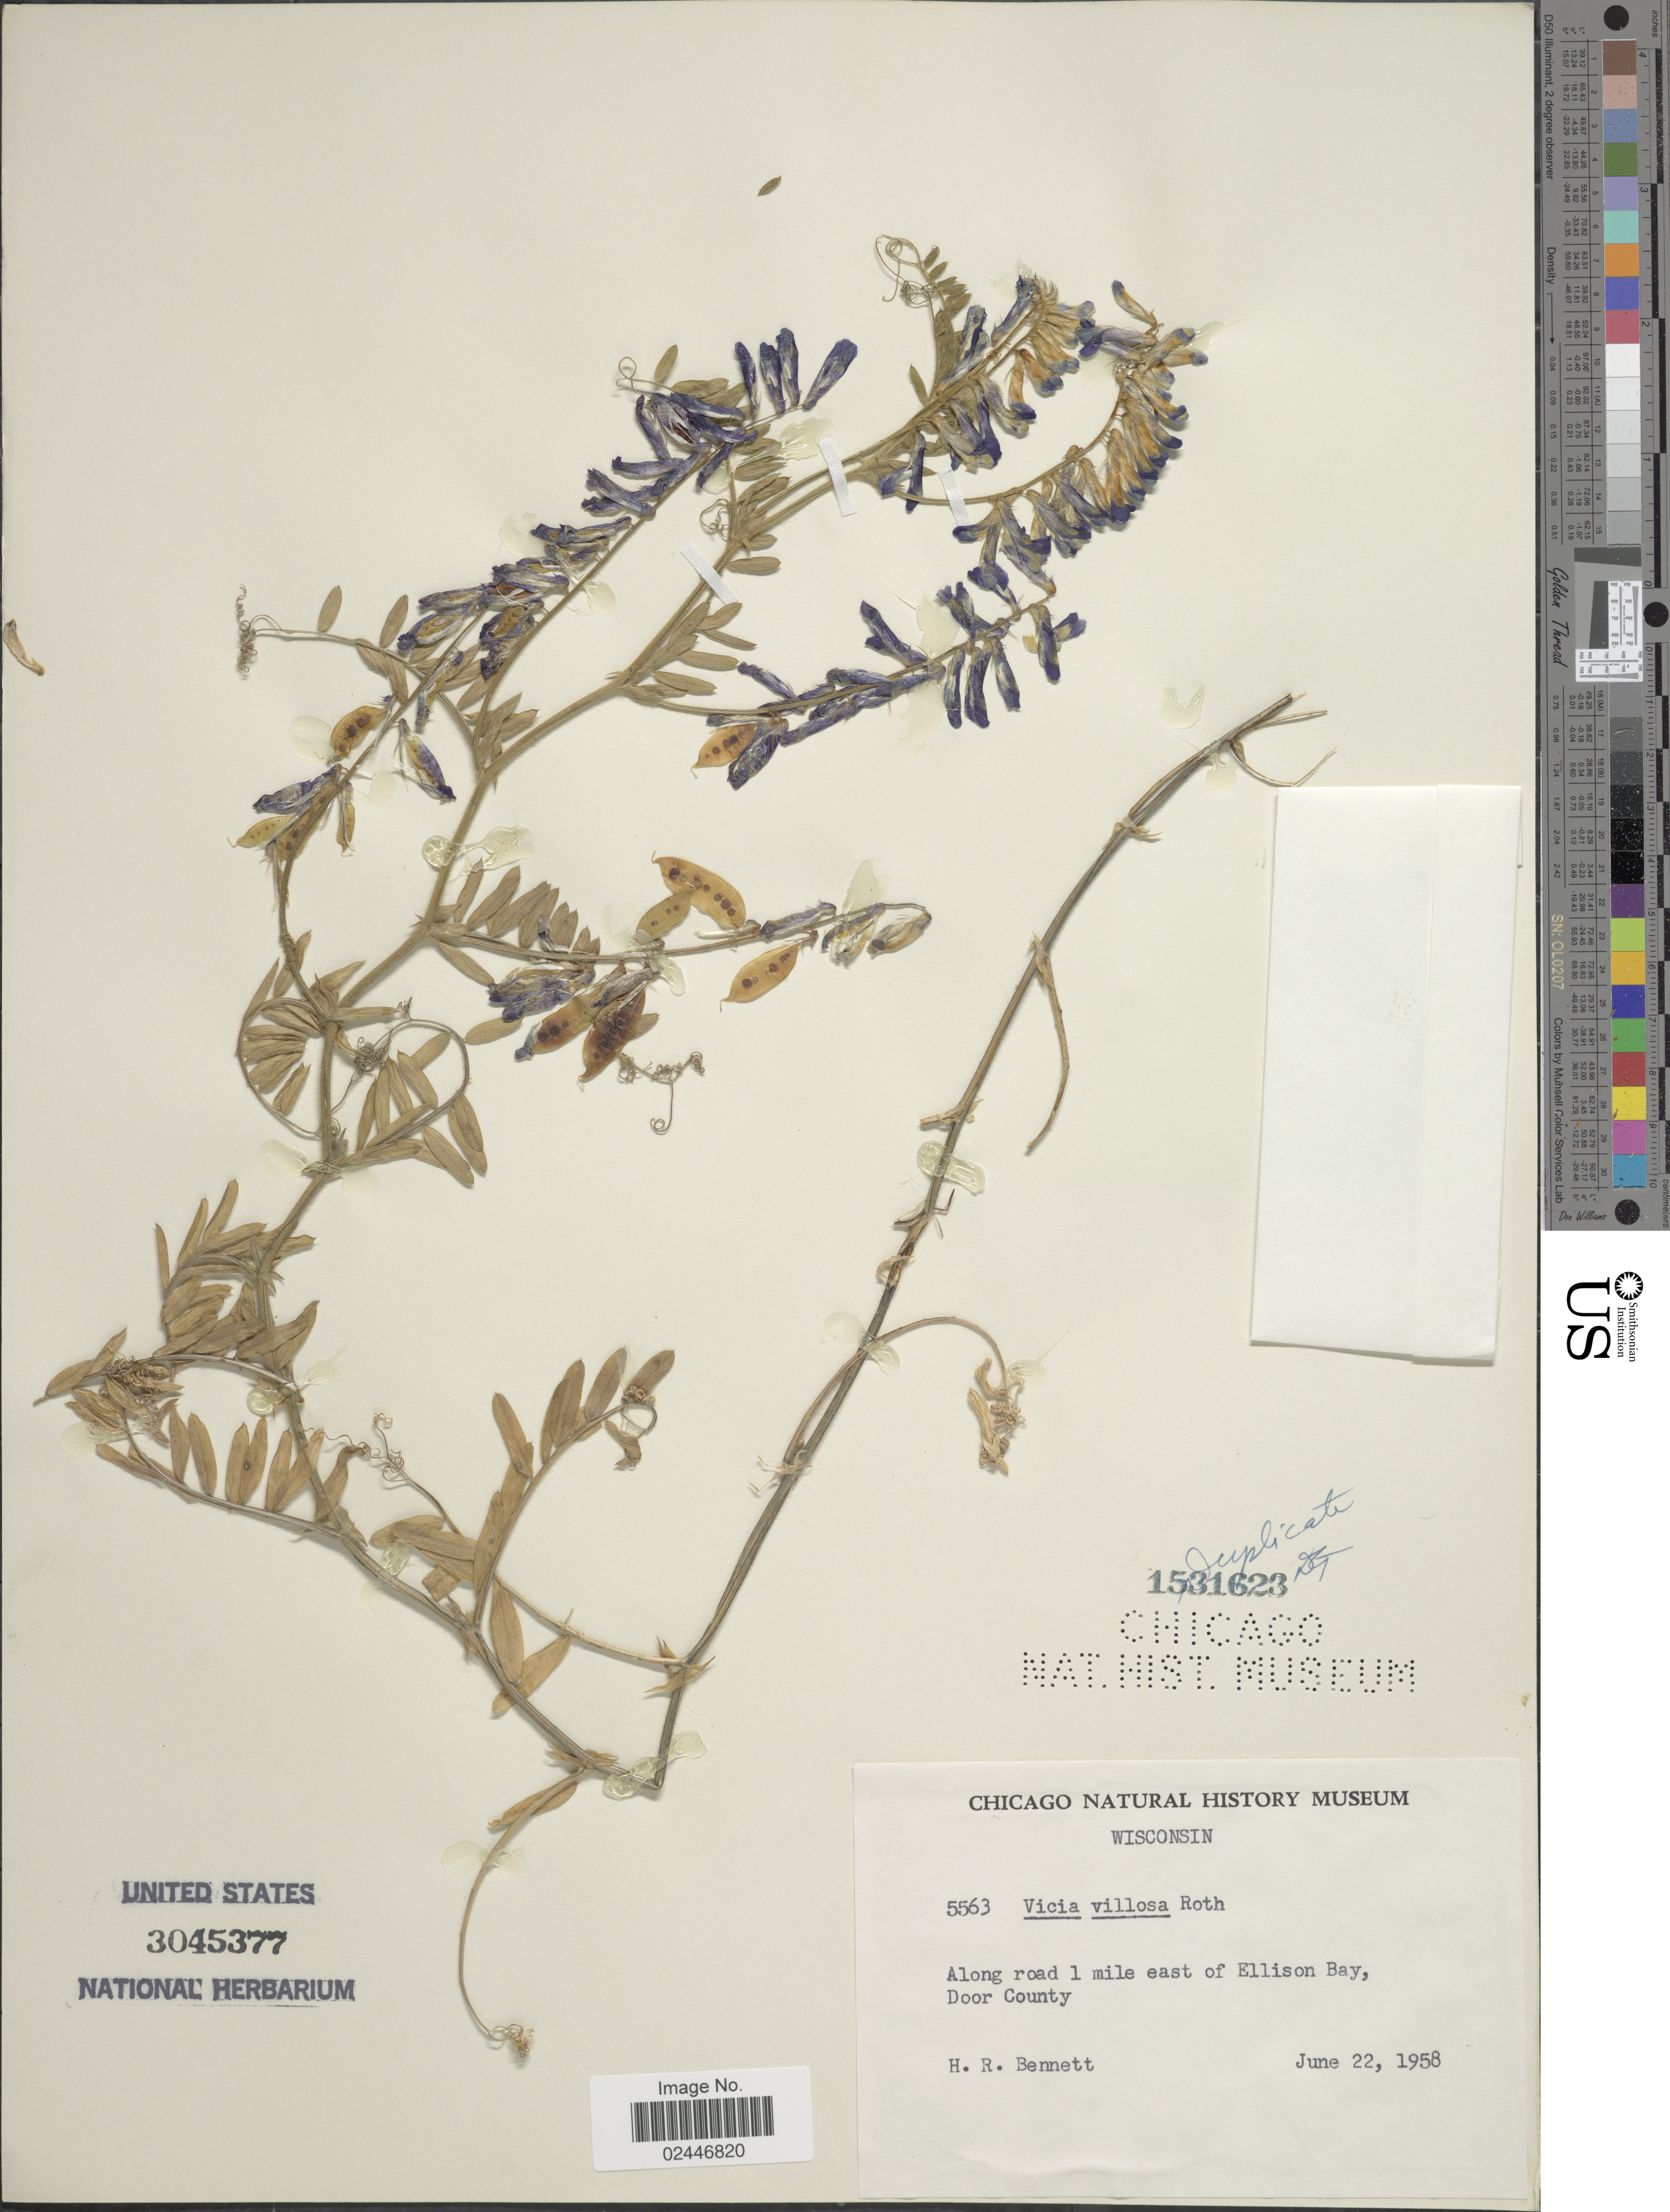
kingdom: Plantae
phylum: Tracheophyta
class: Magnoliopsida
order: Fabales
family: Fabaceae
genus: Vicia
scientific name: Vicia villosa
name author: Roth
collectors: H. R. Bennett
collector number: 5563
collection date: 1958-06-22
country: United States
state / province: Wisconsin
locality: Along road 1 mile east of Ellison Bay, Door County.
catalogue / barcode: US 3045377